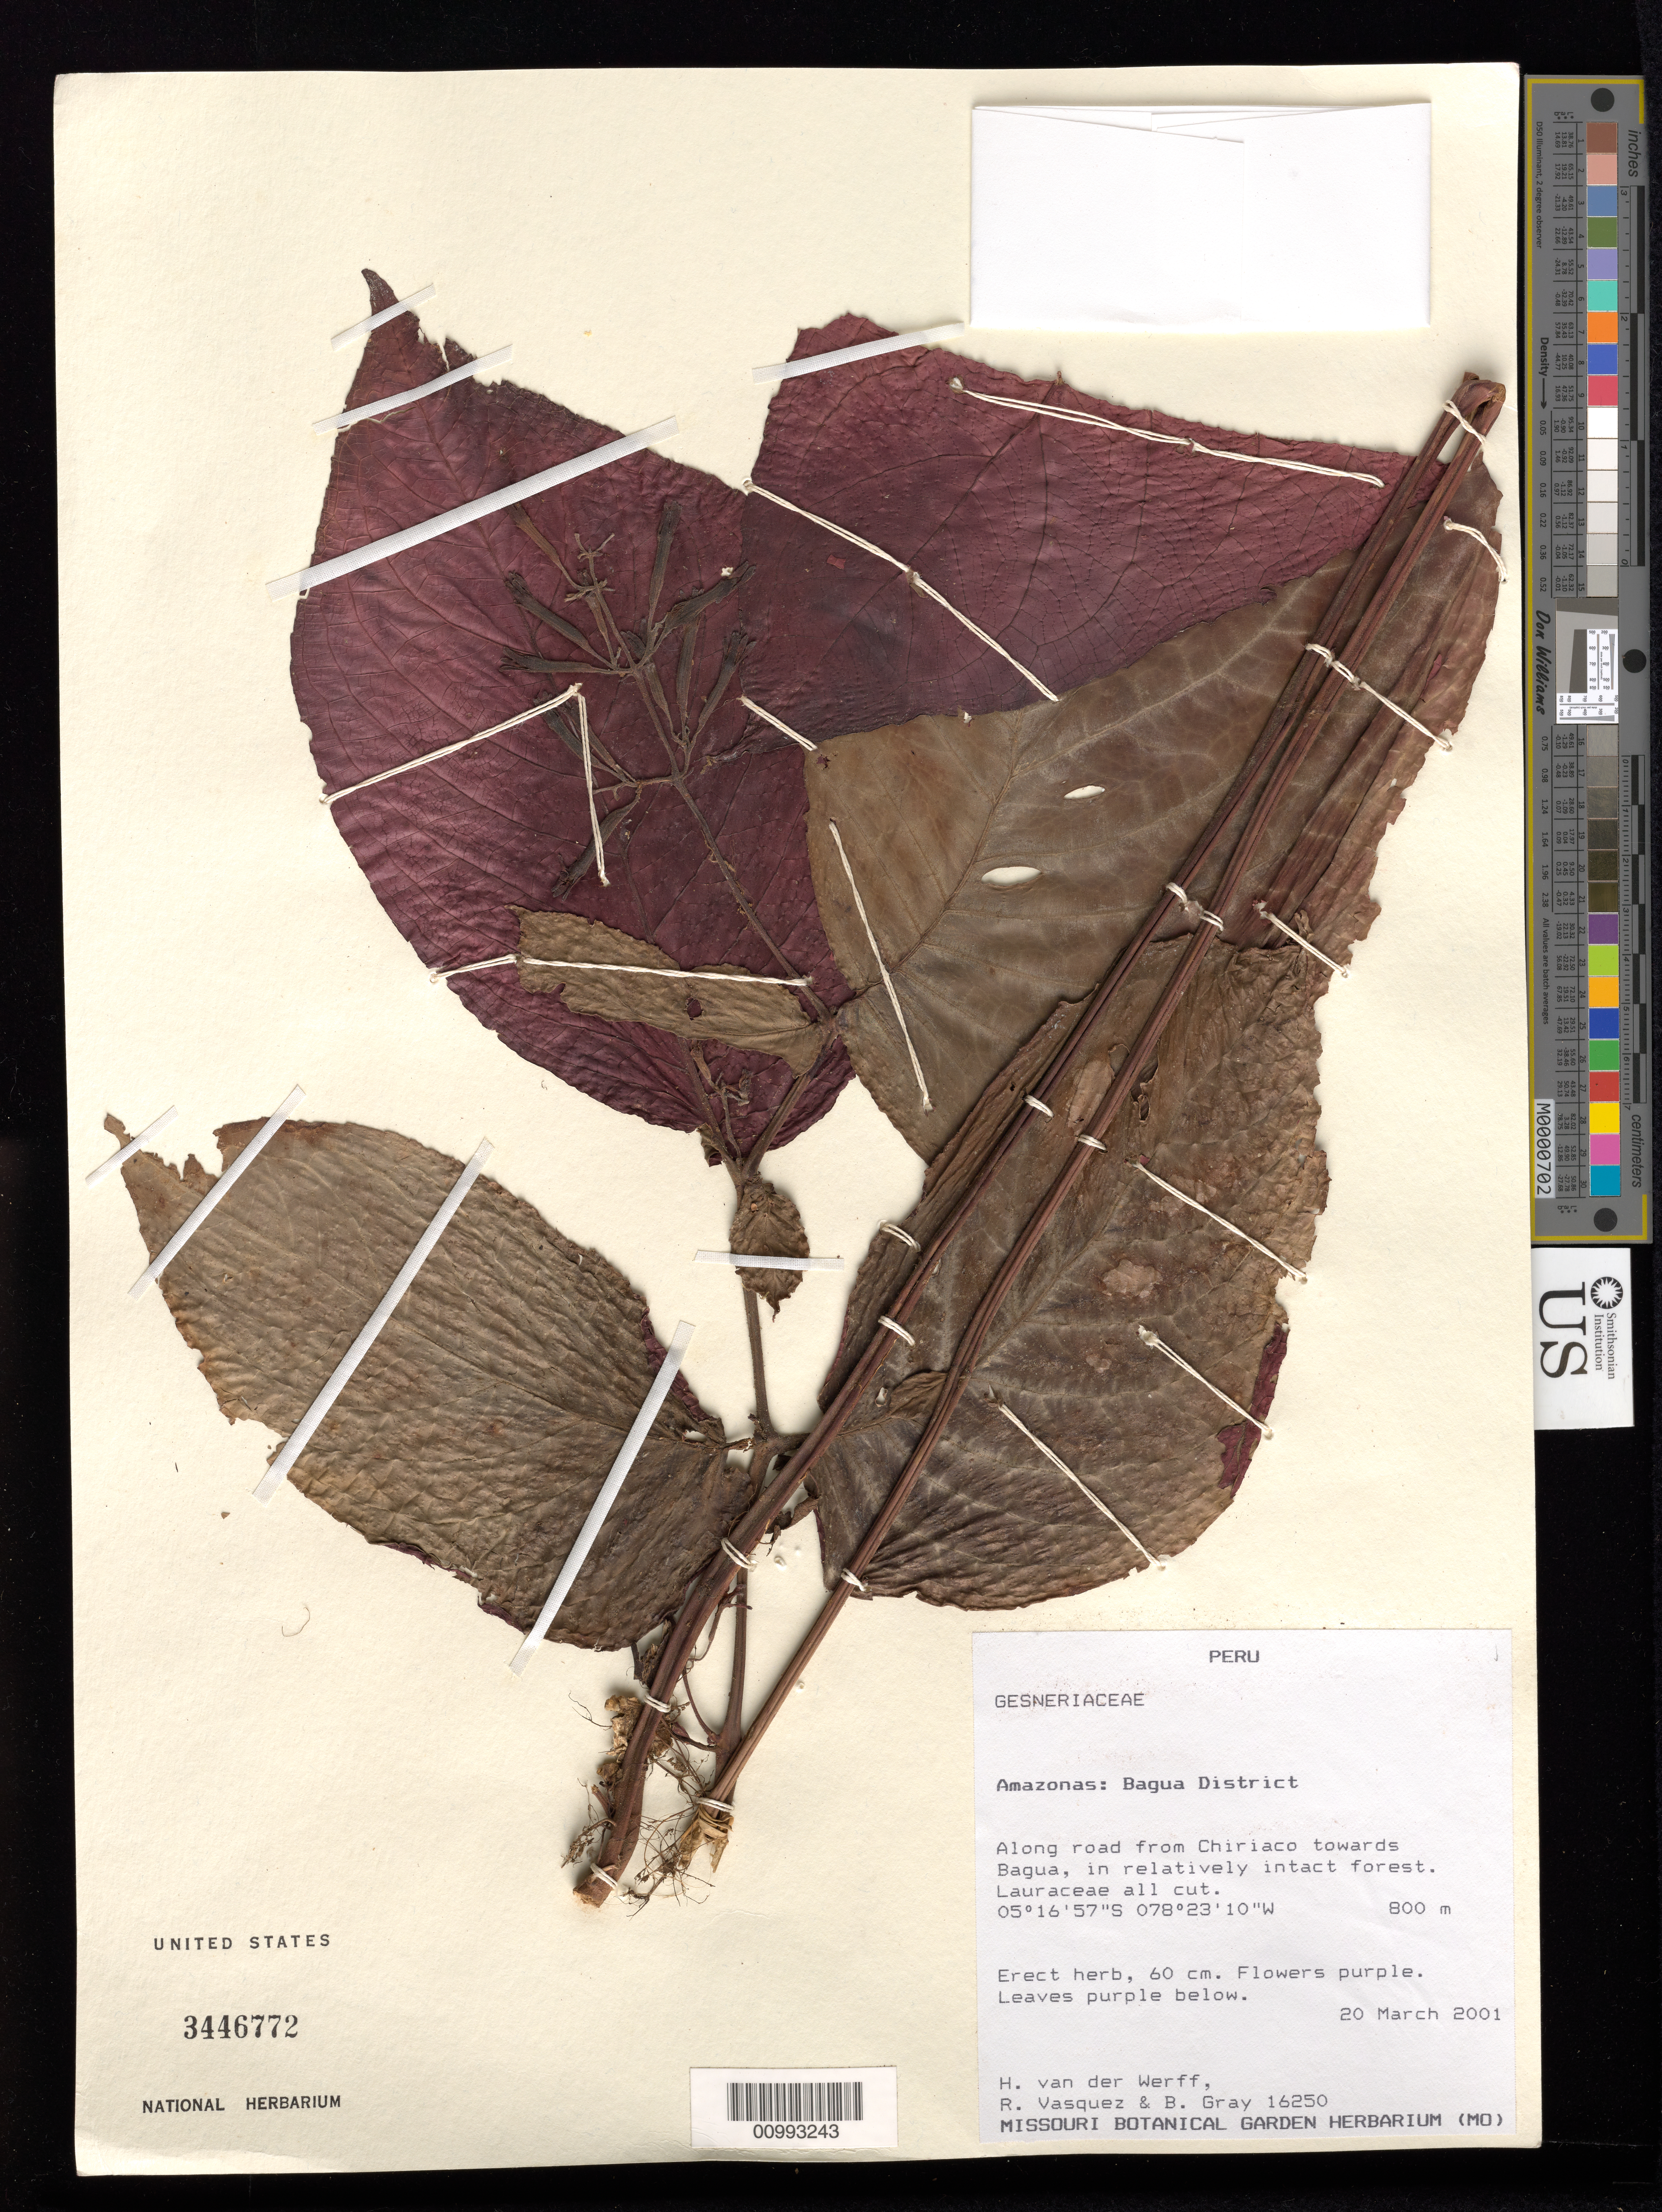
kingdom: Plantae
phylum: Tracheophyta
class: Magnoliopsida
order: Lamiales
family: Gesneriaceae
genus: Monopyle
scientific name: Monopyle sp.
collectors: H. van der Werff, R. Vásquez & B. Gray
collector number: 16250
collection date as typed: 20 Mar 2001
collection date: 2001-03-20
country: Peru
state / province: Amazonas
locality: Amazonas: Baguet District. Along road from Chiriaco towards Bagua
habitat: In relatively intact forest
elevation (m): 800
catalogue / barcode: US 3446772